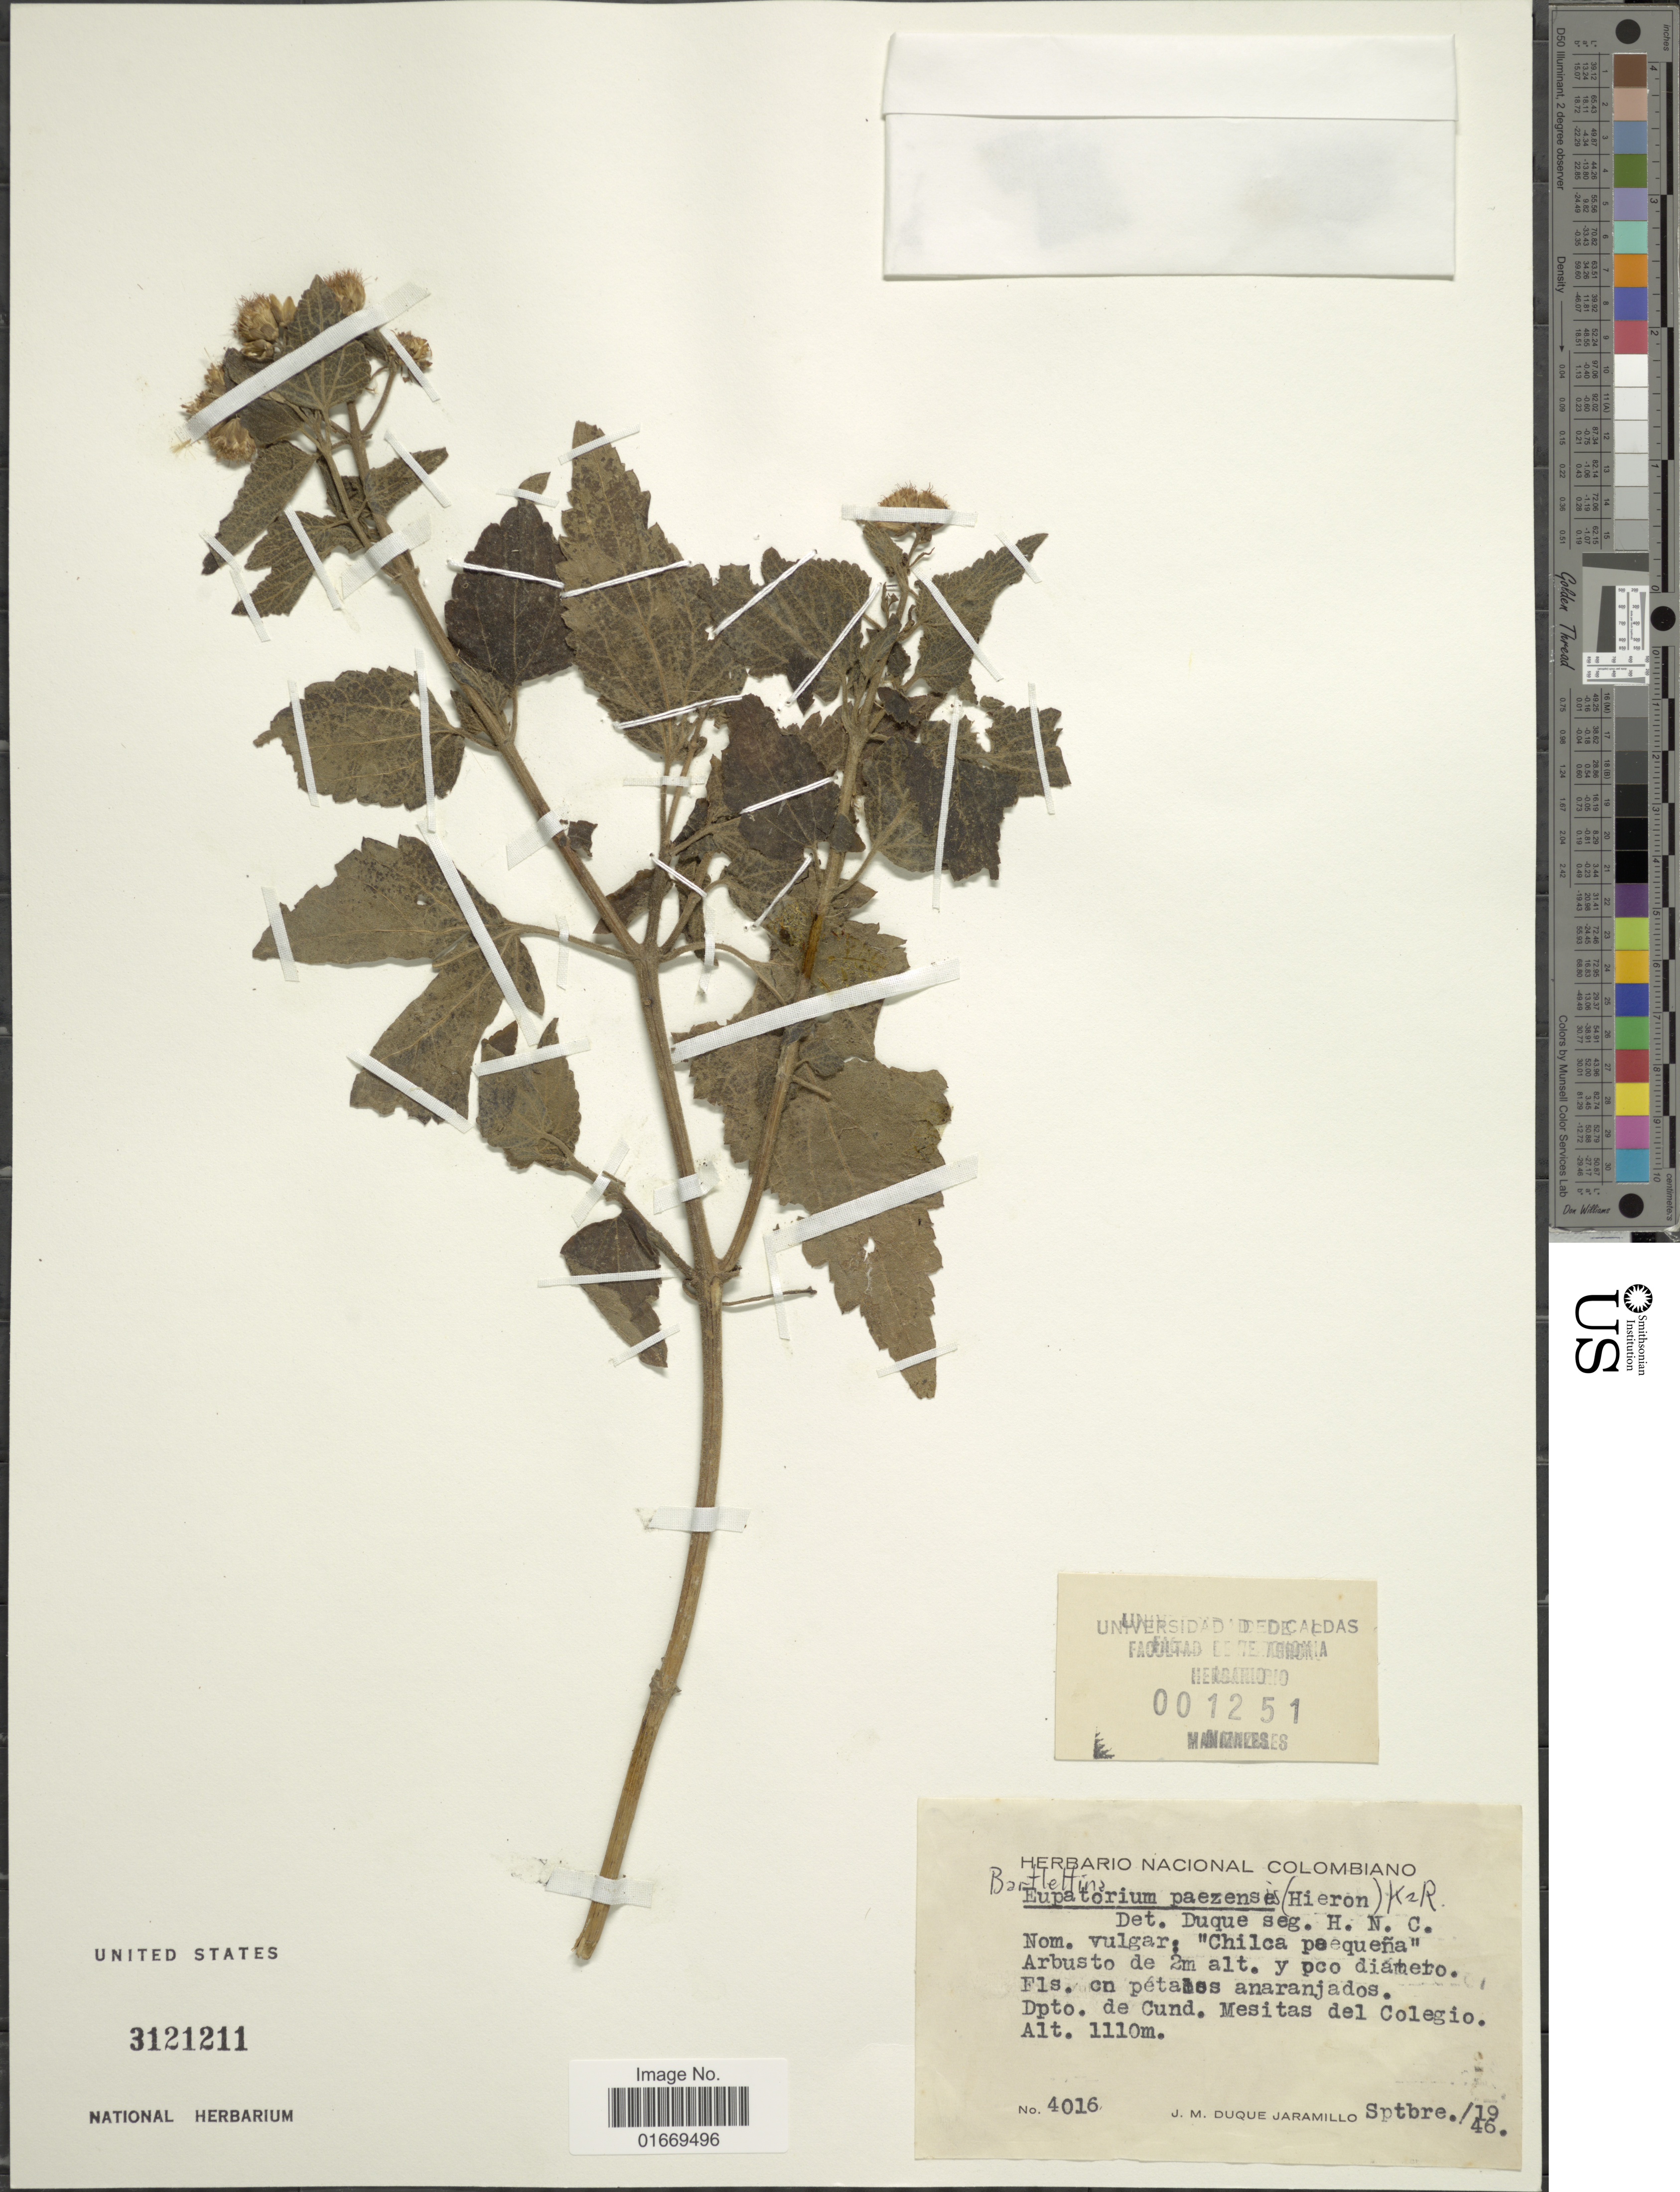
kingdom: Plantae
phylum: Tracheophyta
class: Magnoliopsida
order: Asterales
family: Asteraceae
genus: Bartlettina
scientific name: Bartlettina paezensis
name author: (Hieron.) R.M. King & H. Rob.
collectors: J. M. Duque Jaramillo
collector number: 4016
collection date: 1946-09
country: Colombia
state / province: Cundinamarca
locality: Dpto. de Cund. Mesitas del Colegio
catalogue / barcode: US 3121211